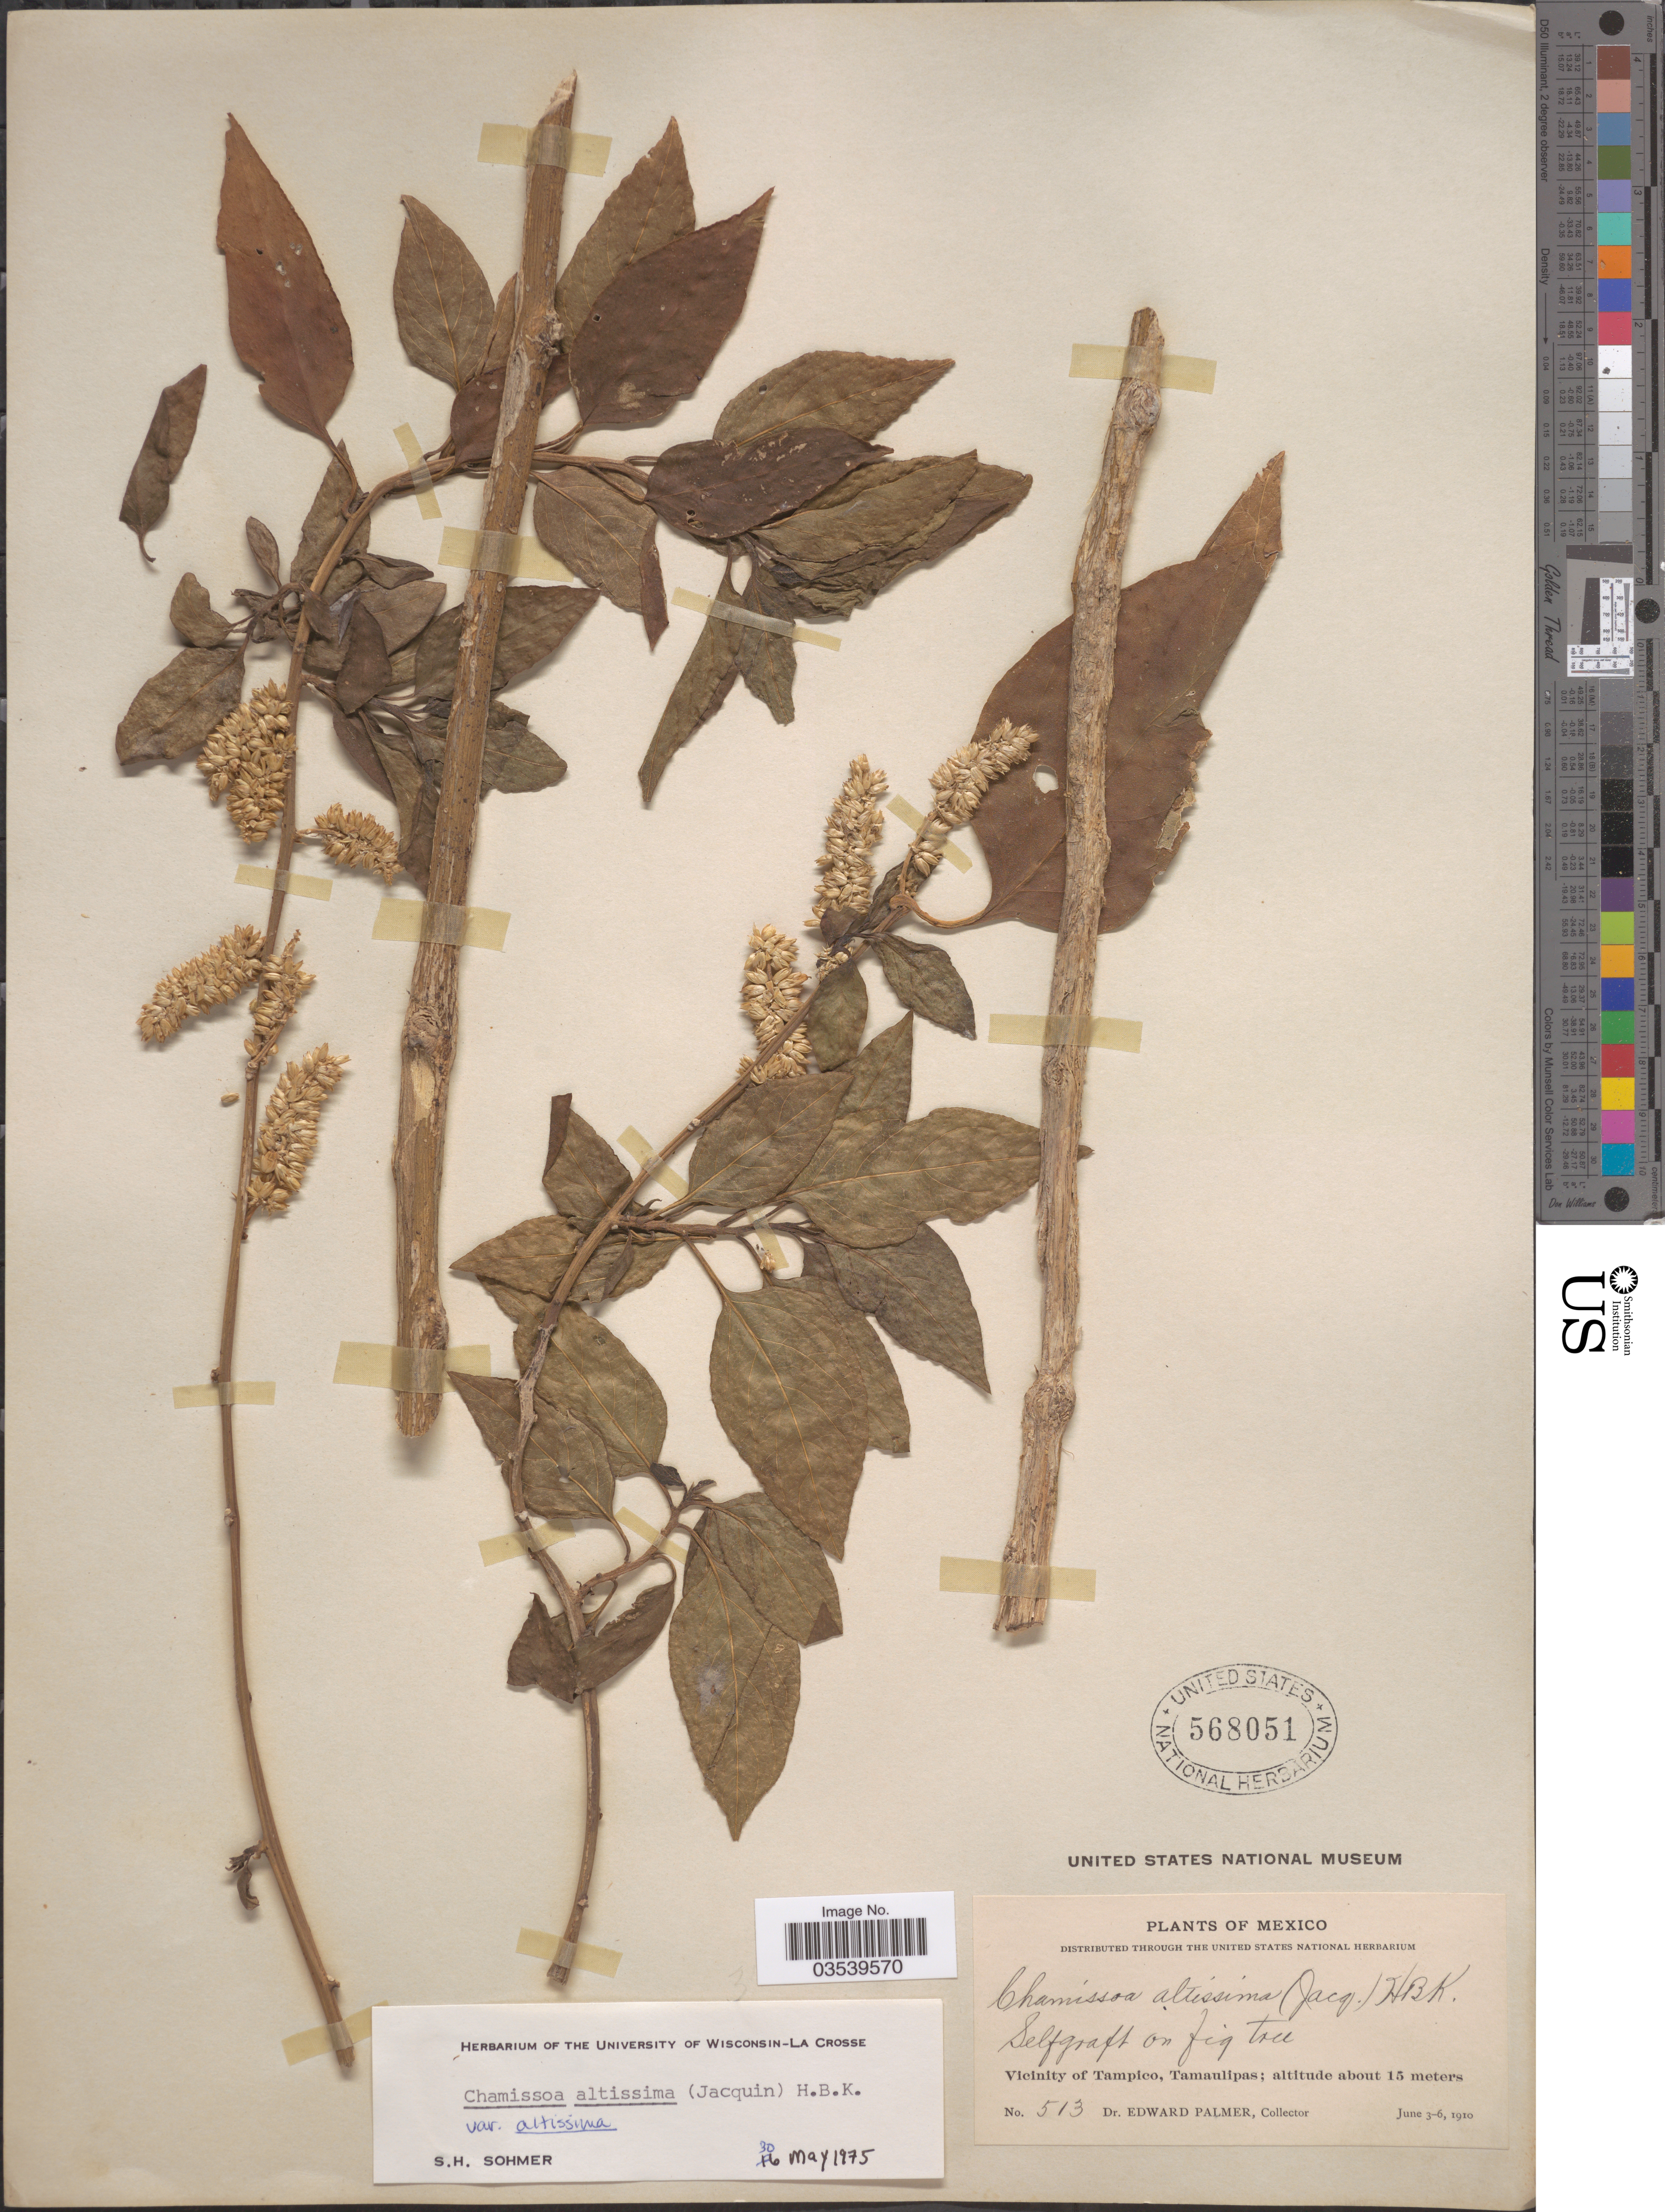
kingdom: Plantae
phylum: Tracheophyta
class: Magnoliopsida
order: Caryophyllales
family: Amaranthaceae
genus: Chamissoa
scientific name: Chamissoa altissima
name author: (Jacq.) Kunth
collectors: E. Palmer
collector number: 513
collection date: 1910-06-03/1910-06-06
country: Mexico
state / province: Tamaulipas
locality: Vicinity of Tampico.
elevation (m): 15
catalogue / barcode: US 568051